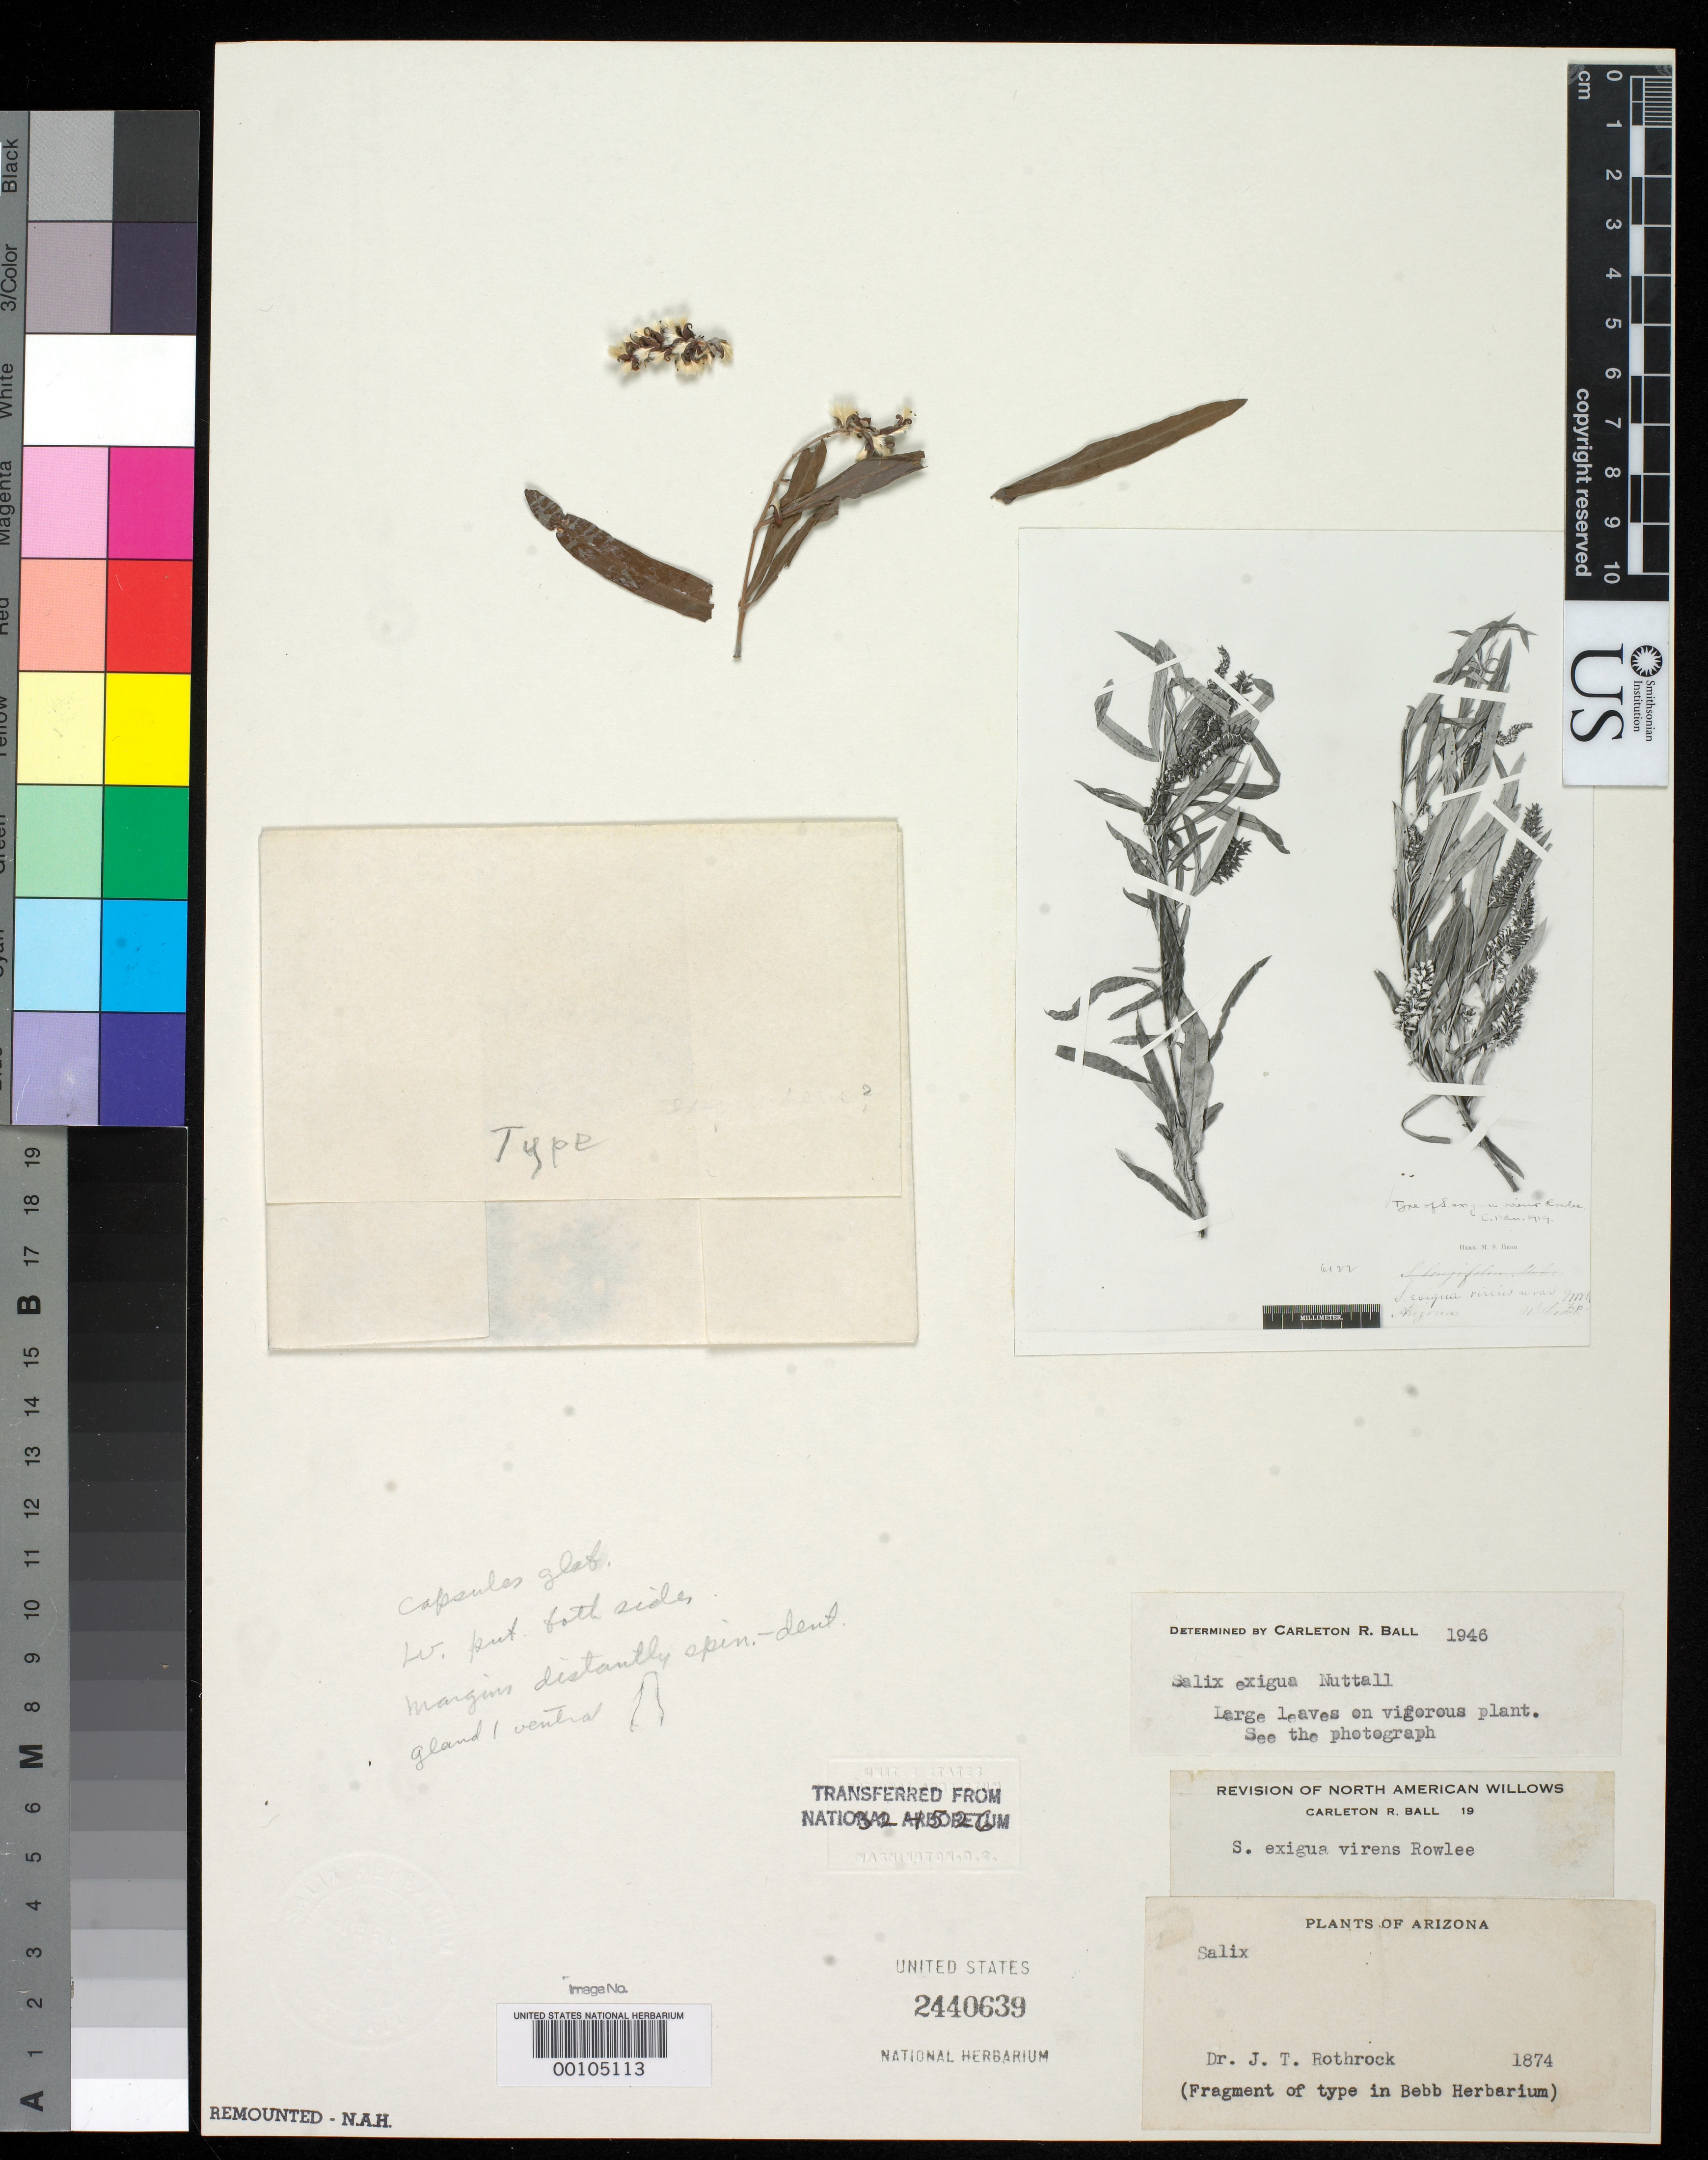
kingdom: Plantae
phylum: Tracheophyta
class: Magnoliopsida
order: Malpighiales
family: Salicaceae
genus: Salix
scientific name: Salix exigua var. virens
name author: Rowlee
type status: Type Material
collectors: J. T. Rothrock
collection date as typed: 1874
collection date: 1874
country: United States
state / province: Arizona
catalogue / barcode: US 2440639